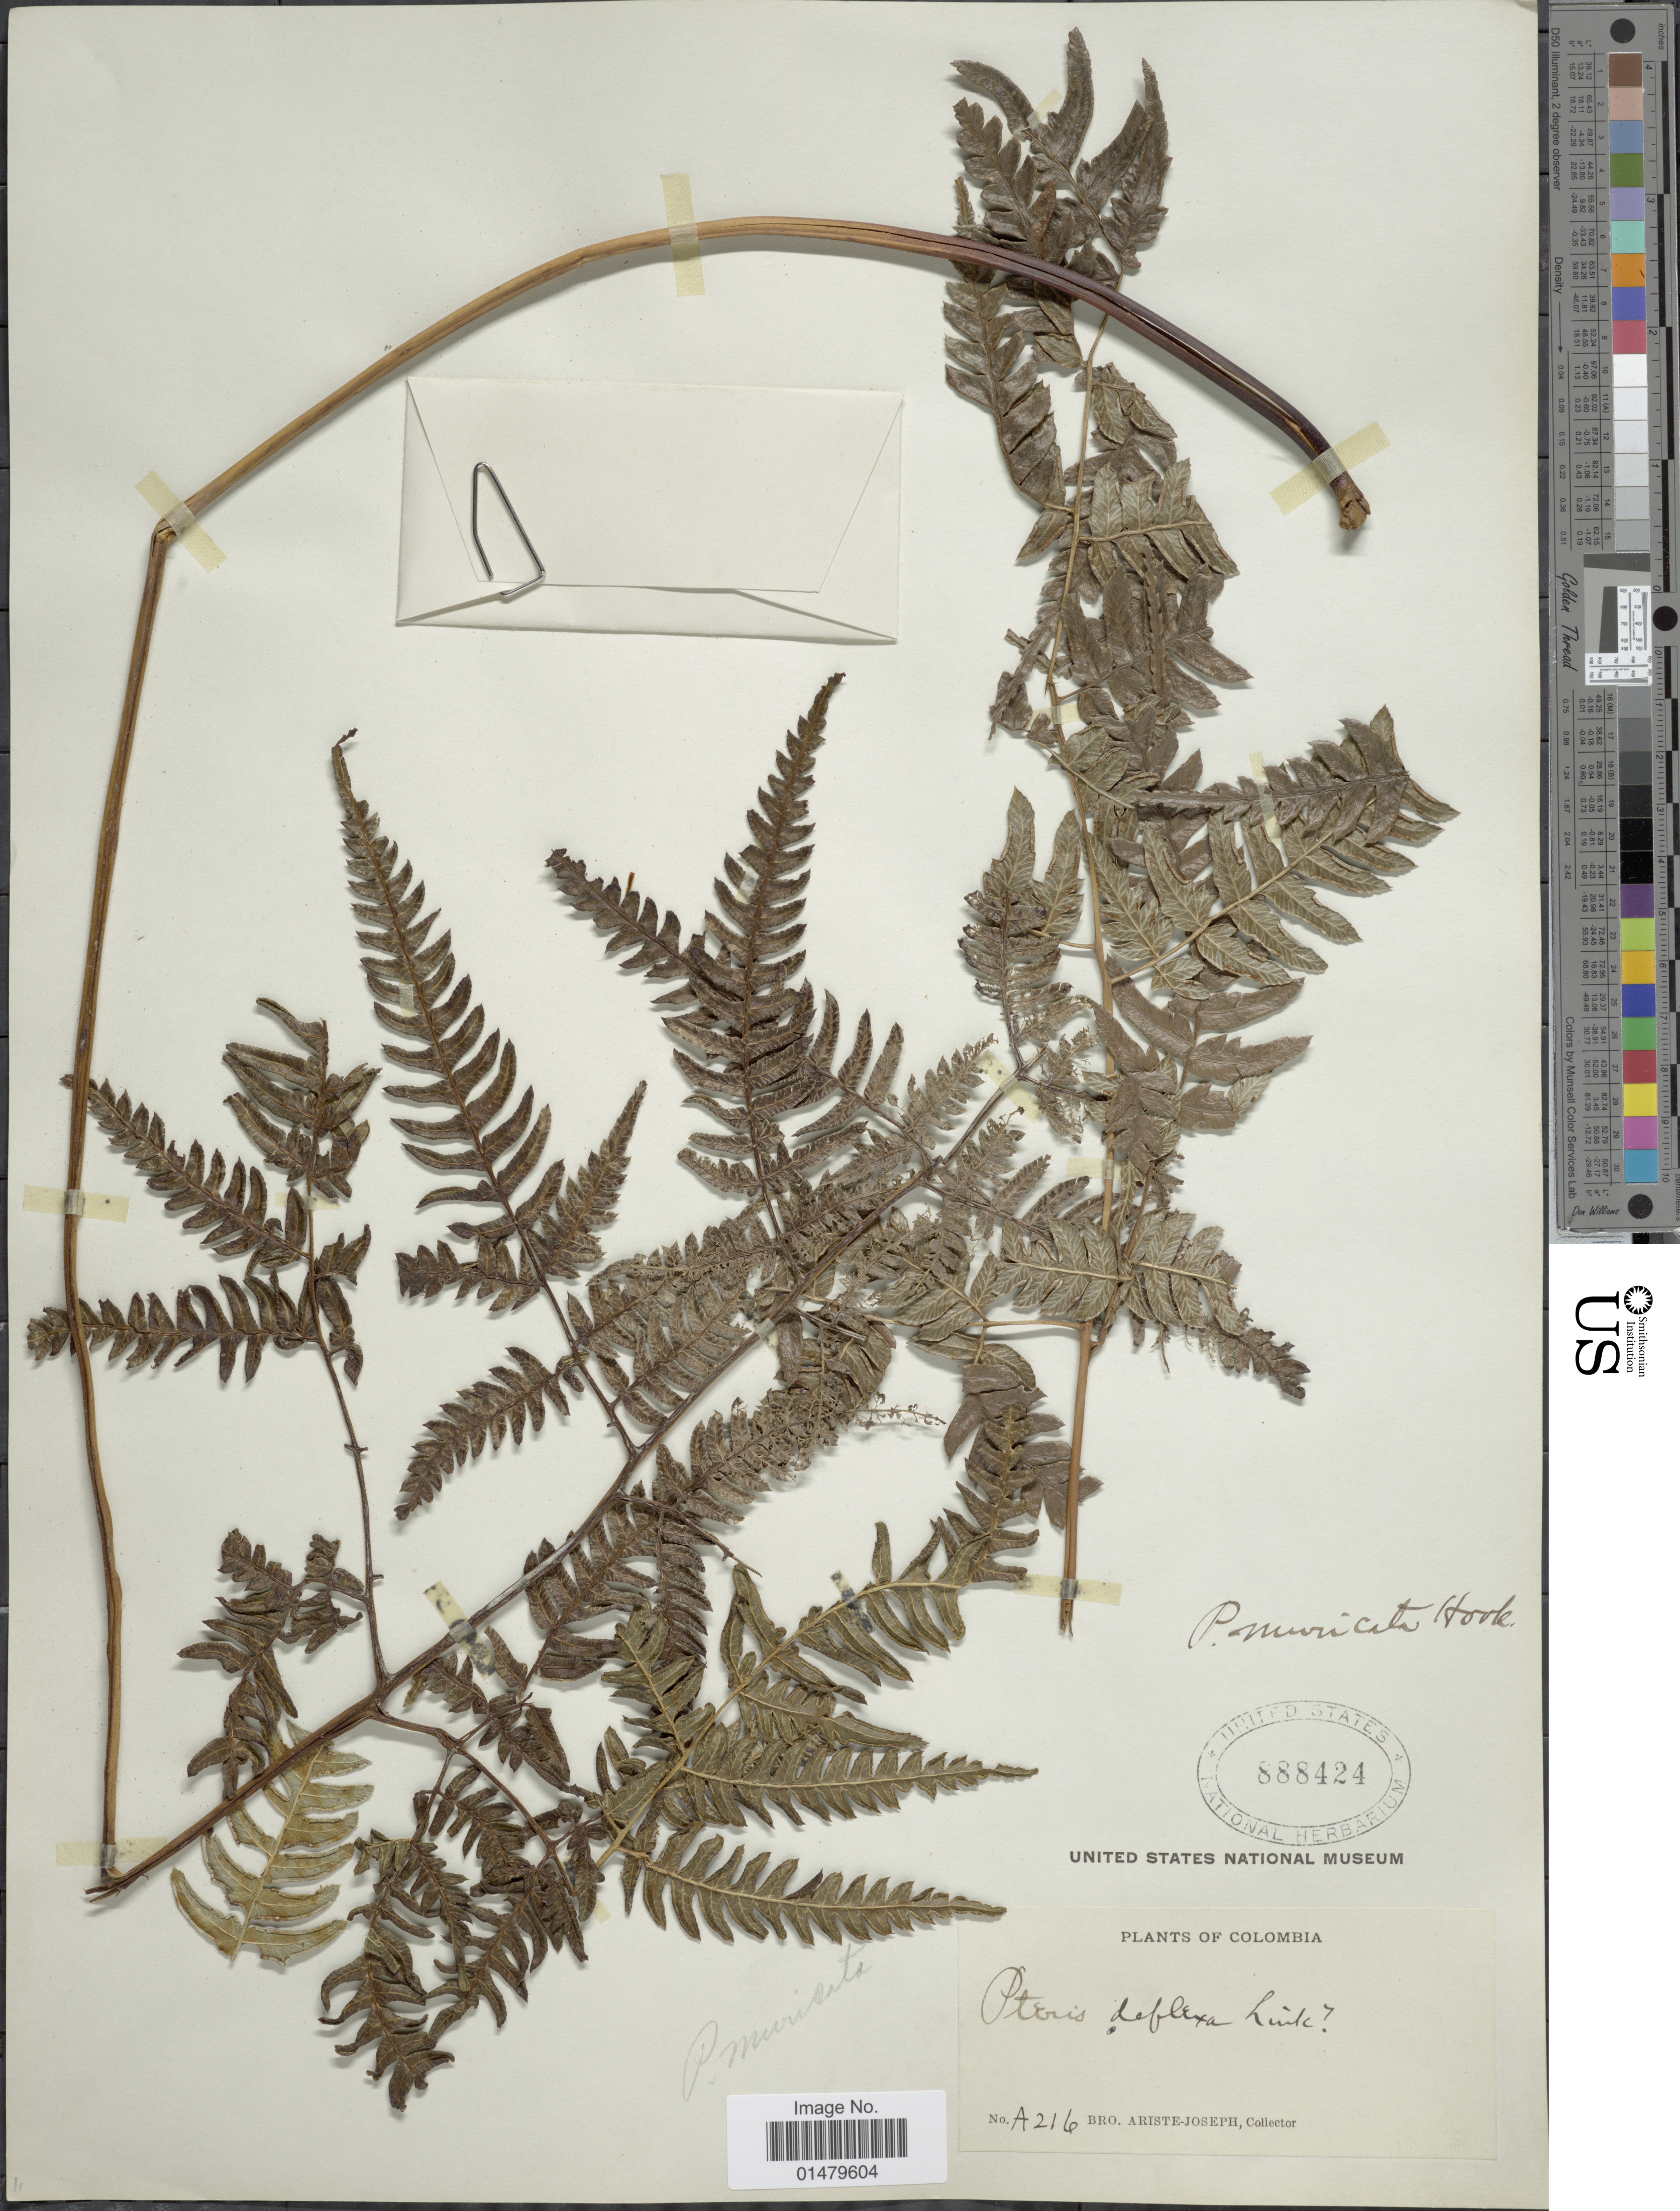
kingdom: Plantae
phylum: Tracheophyta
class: Polypodiopsida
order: Polypodiales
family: Pteridaceae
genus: Pteris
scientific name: Pteris muricata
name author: Rosenst.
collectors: Bro. Ariste-Joseph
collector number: A216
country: Colombia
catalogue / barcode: US 888424